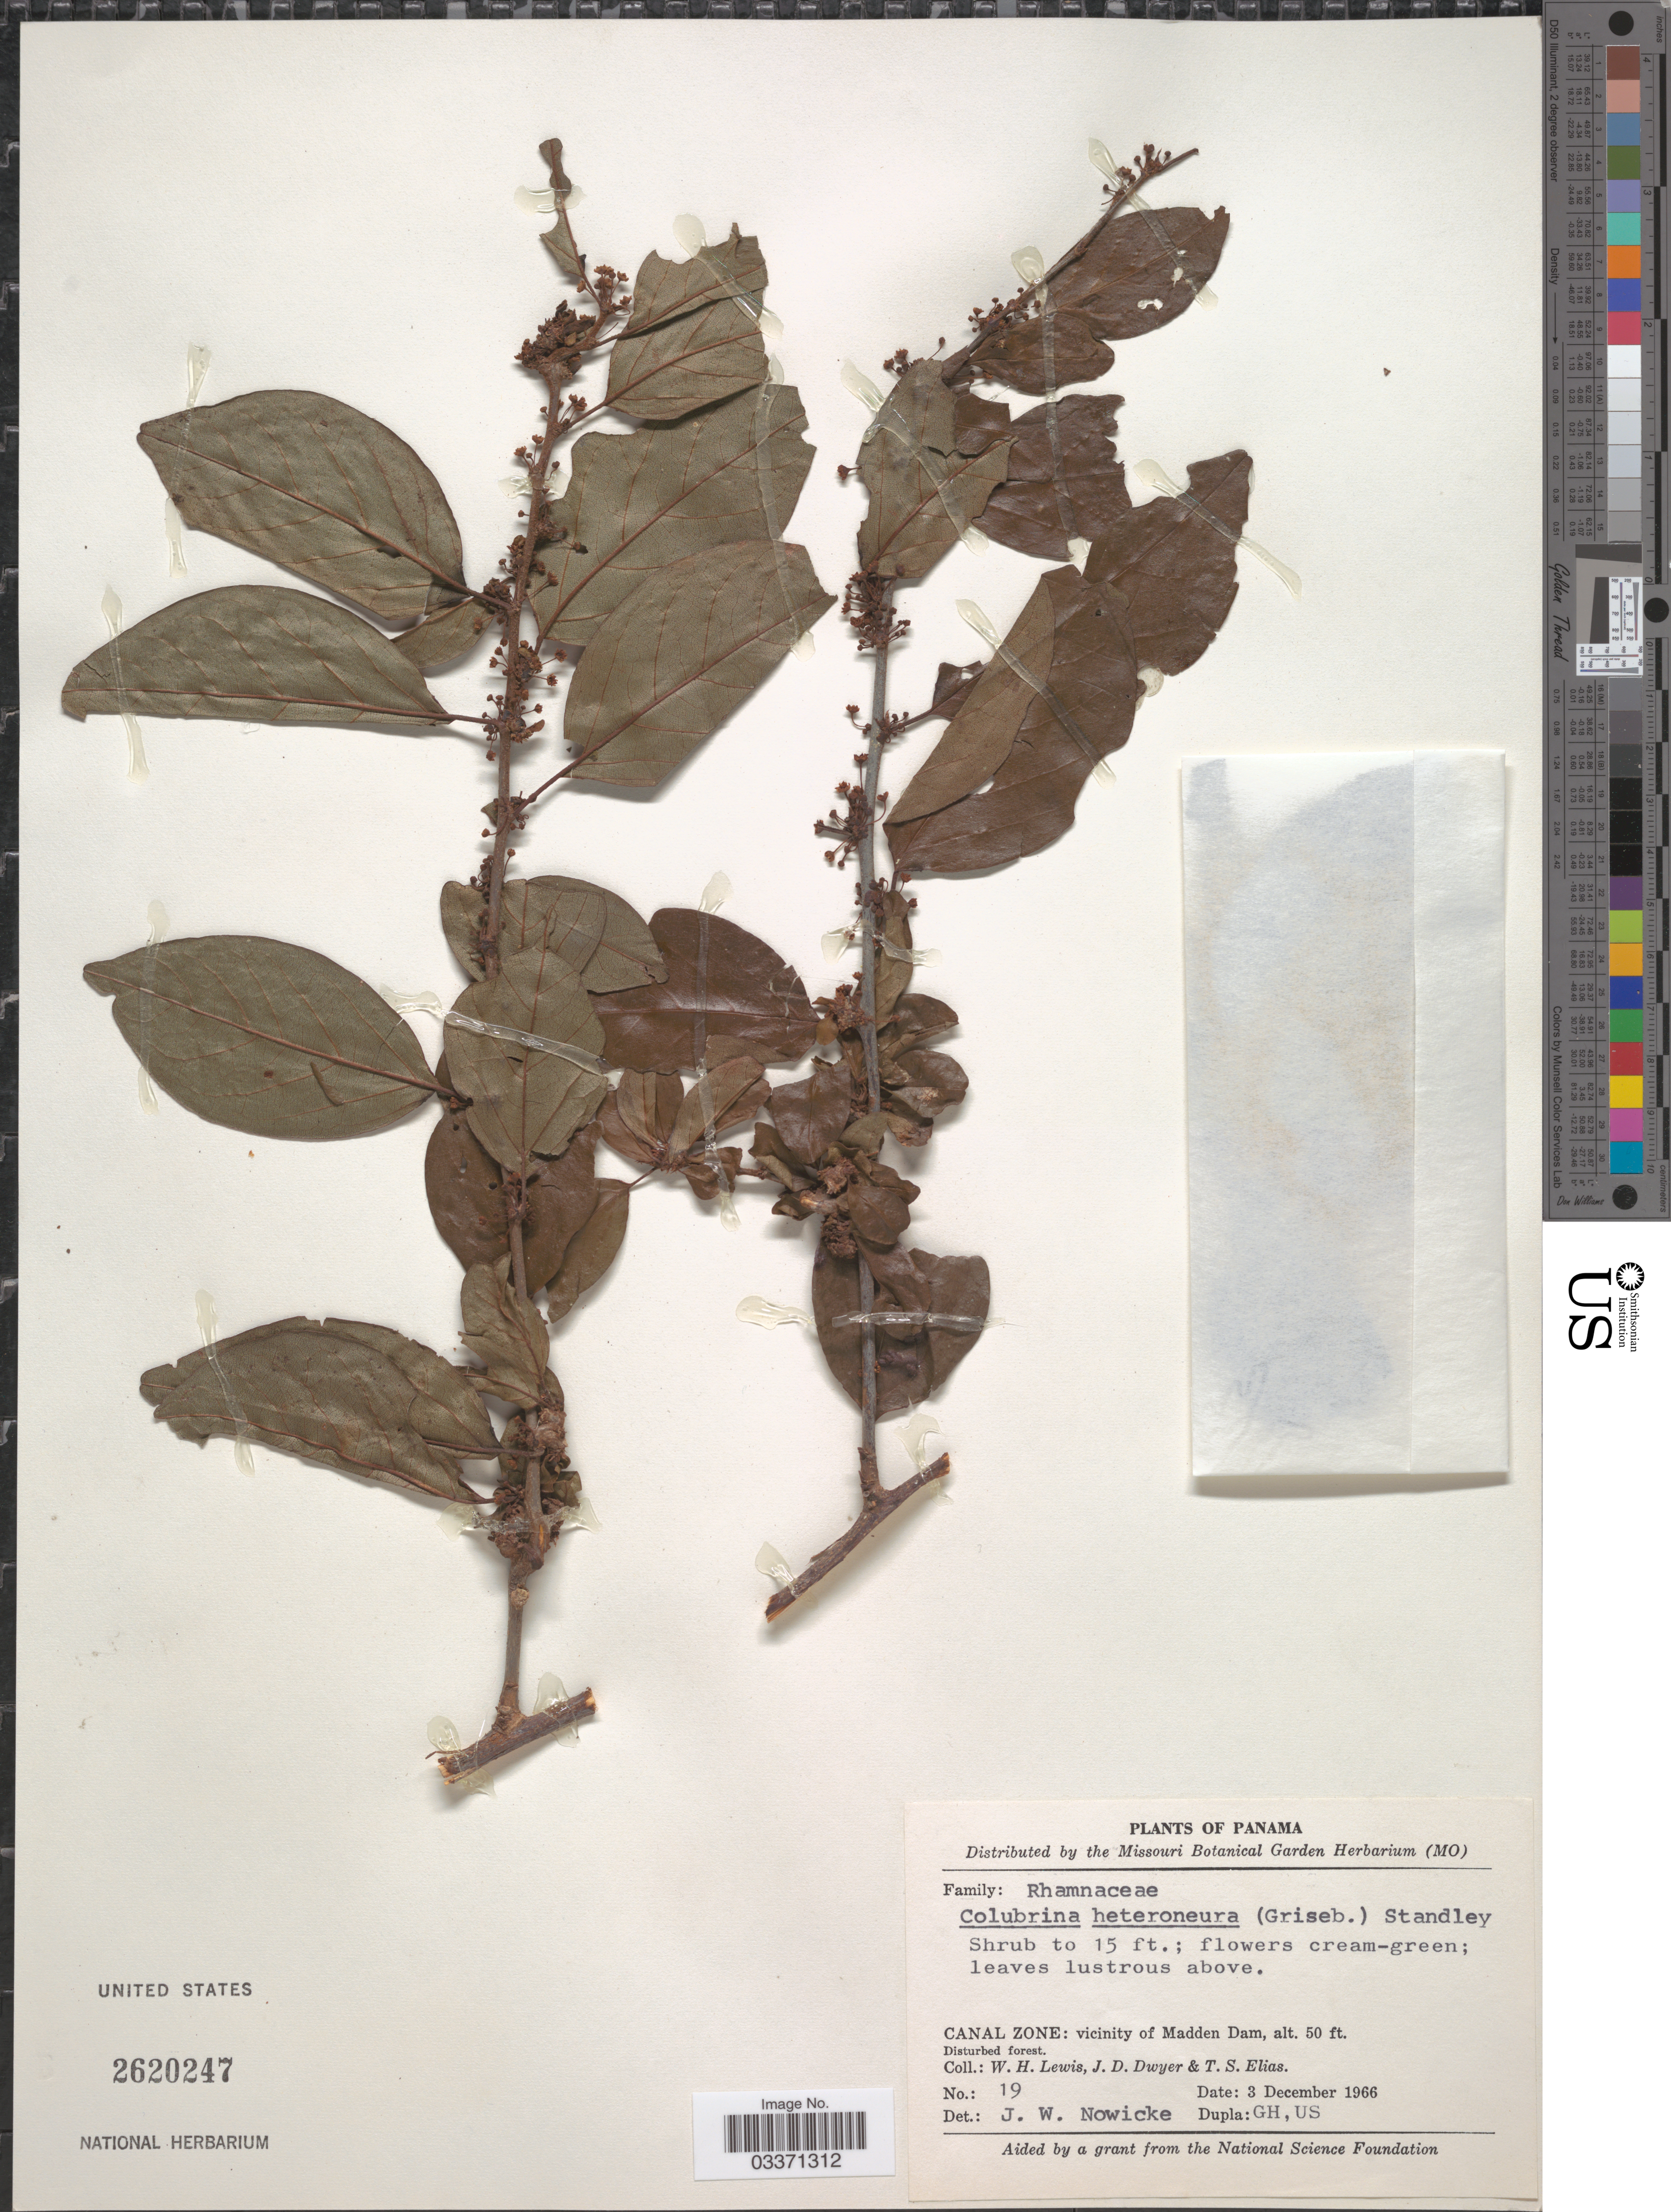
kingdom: Plantae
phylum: Tracheophyta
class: Magnoliopsida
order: Rosales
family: Rhamnaceae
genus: Colubrina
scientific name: Colubrina heteroneura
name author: (Griseb.) Standl.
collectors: W. H. Lewis, J. D. Dwyer & T. S. Elias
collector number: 19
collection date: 1966-12-03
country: Panama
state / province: Colón / Panamá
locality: Canal Zone: vicinity of Madden Dam.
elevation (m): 15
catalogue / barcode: US 2620247